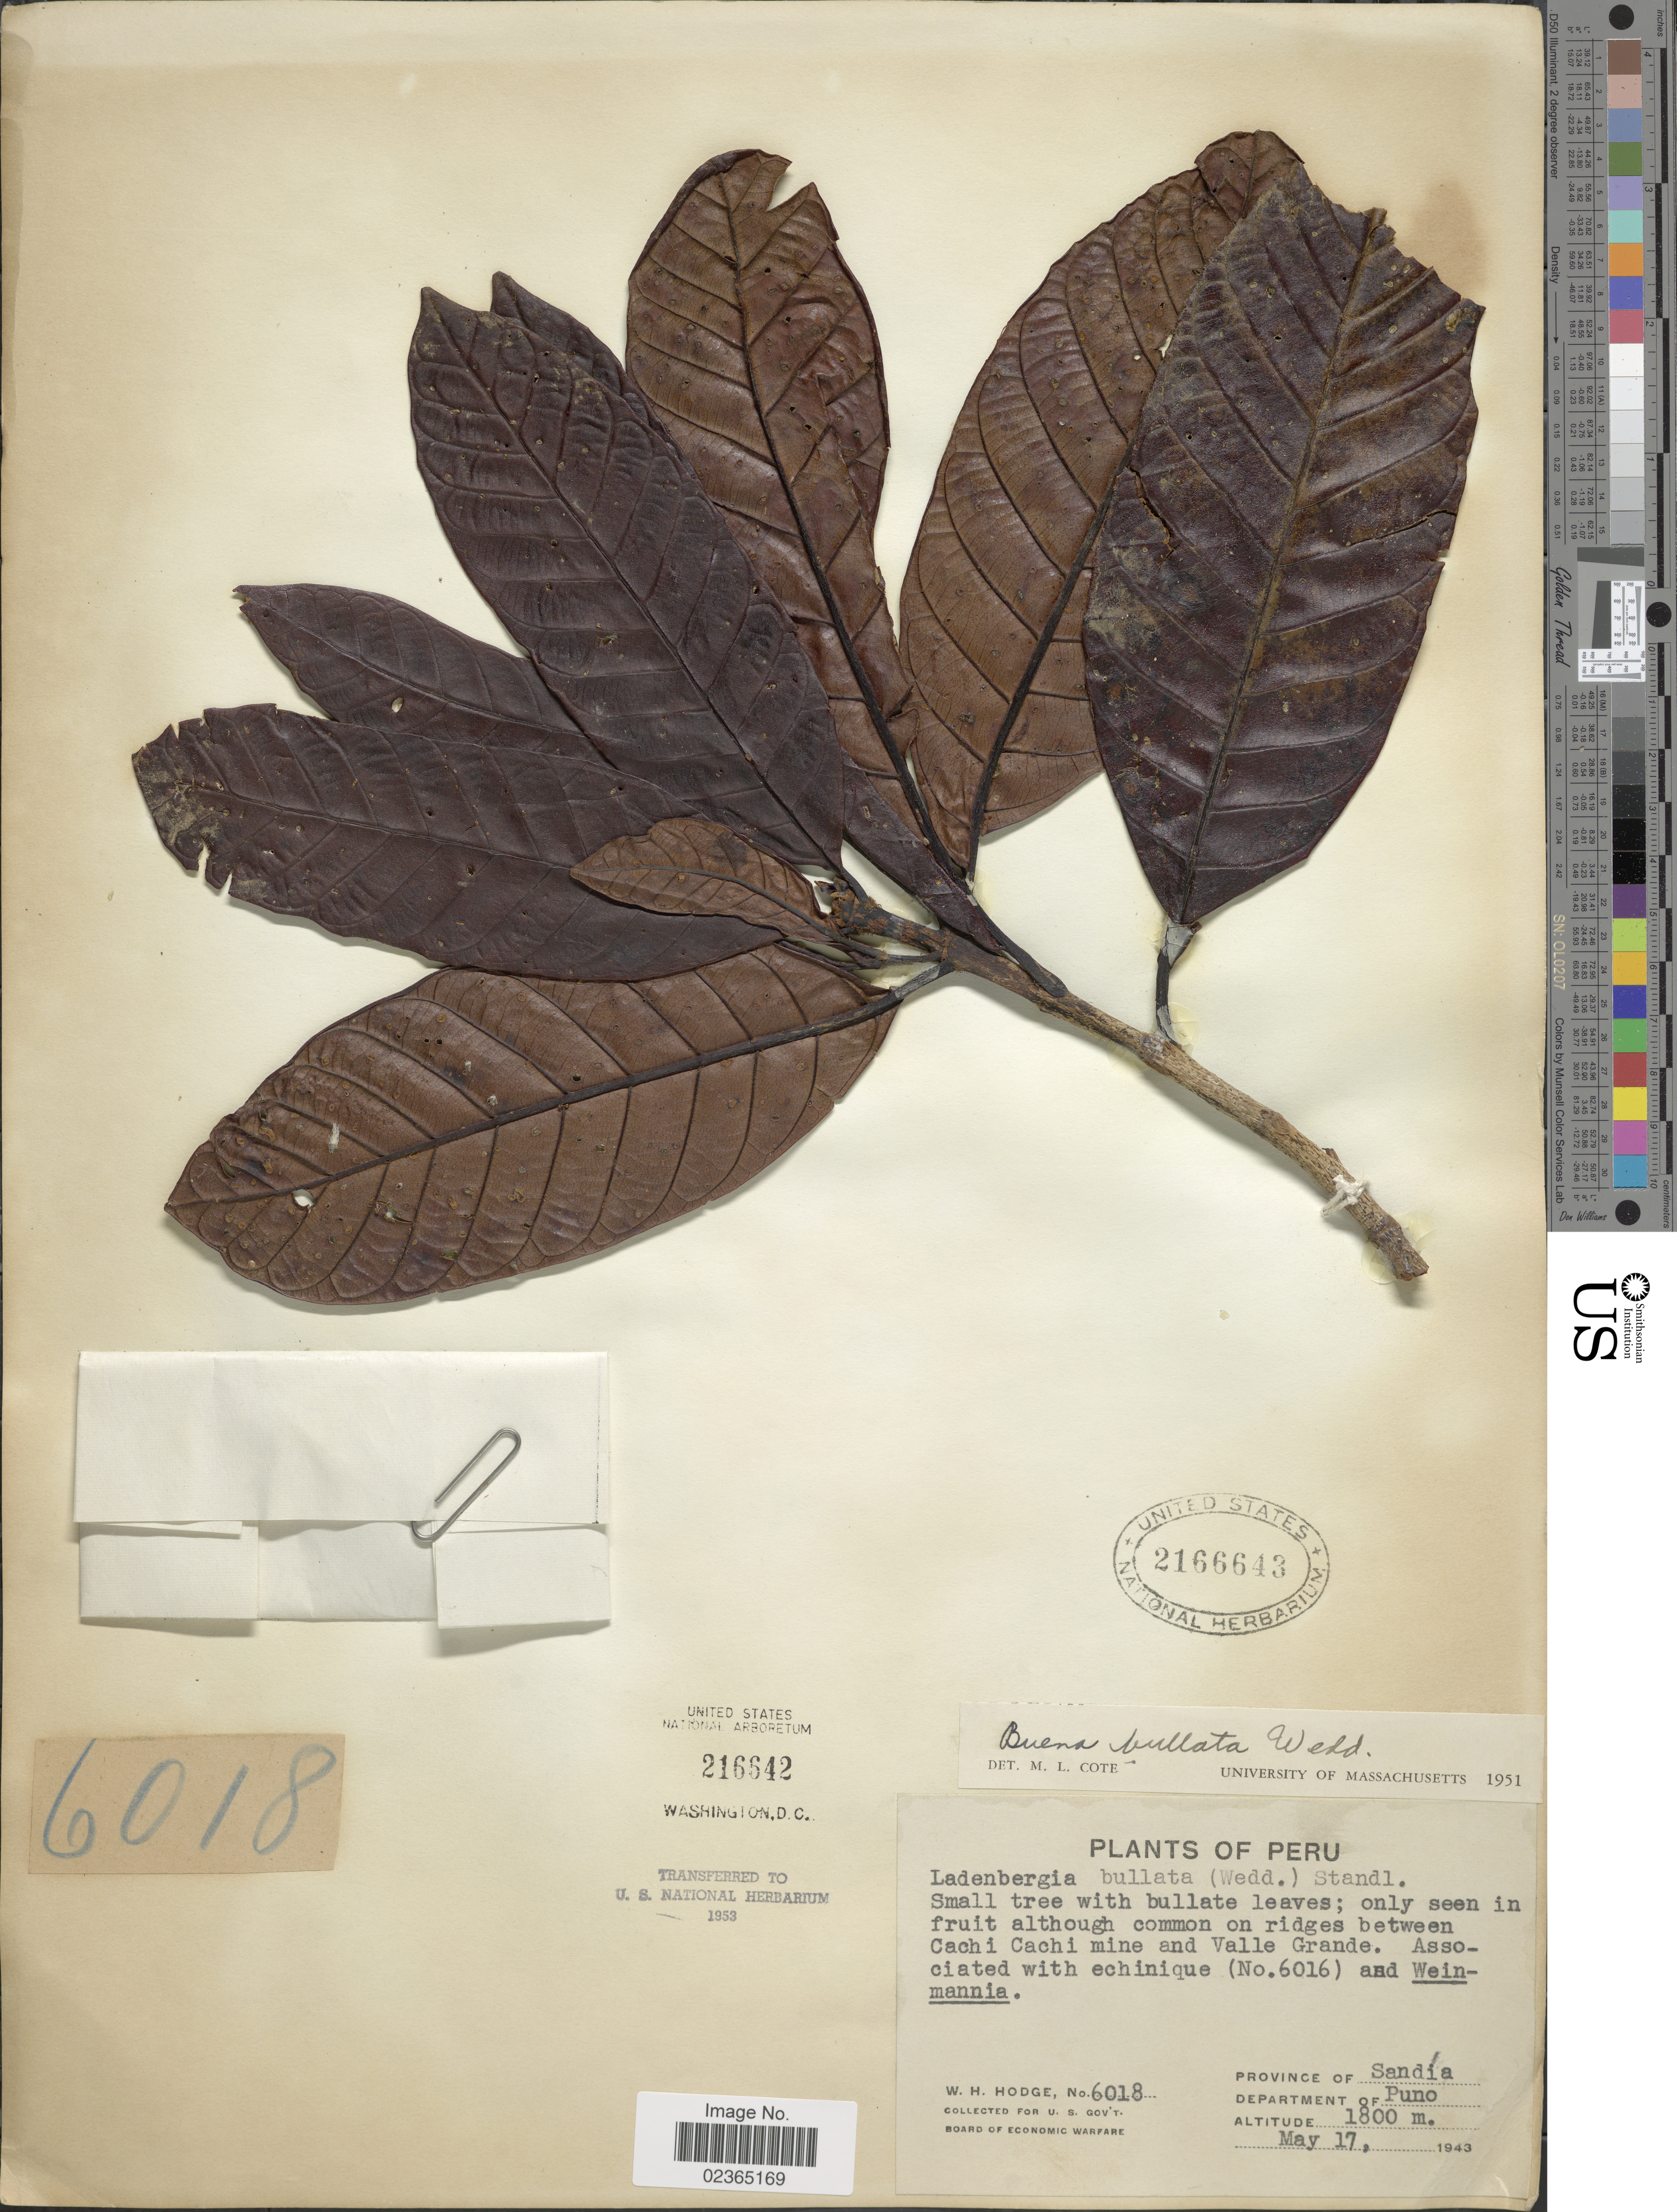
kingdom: Plantae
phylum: Tracheophyta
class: Magnoliopsida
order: Gentianales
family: Rubiaceae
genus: Ladenbergia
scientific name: Ladenbergia bullata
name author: (Wedd.) Standl.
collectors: W. Hodge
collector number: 6018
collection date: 1943-05-17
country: Peru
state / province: Puno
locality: Only seen in fruit although common on ridges between Cachi Cachi mine and Valle Grande. Province of Sandia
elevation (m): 1800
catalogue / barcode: US 2166643